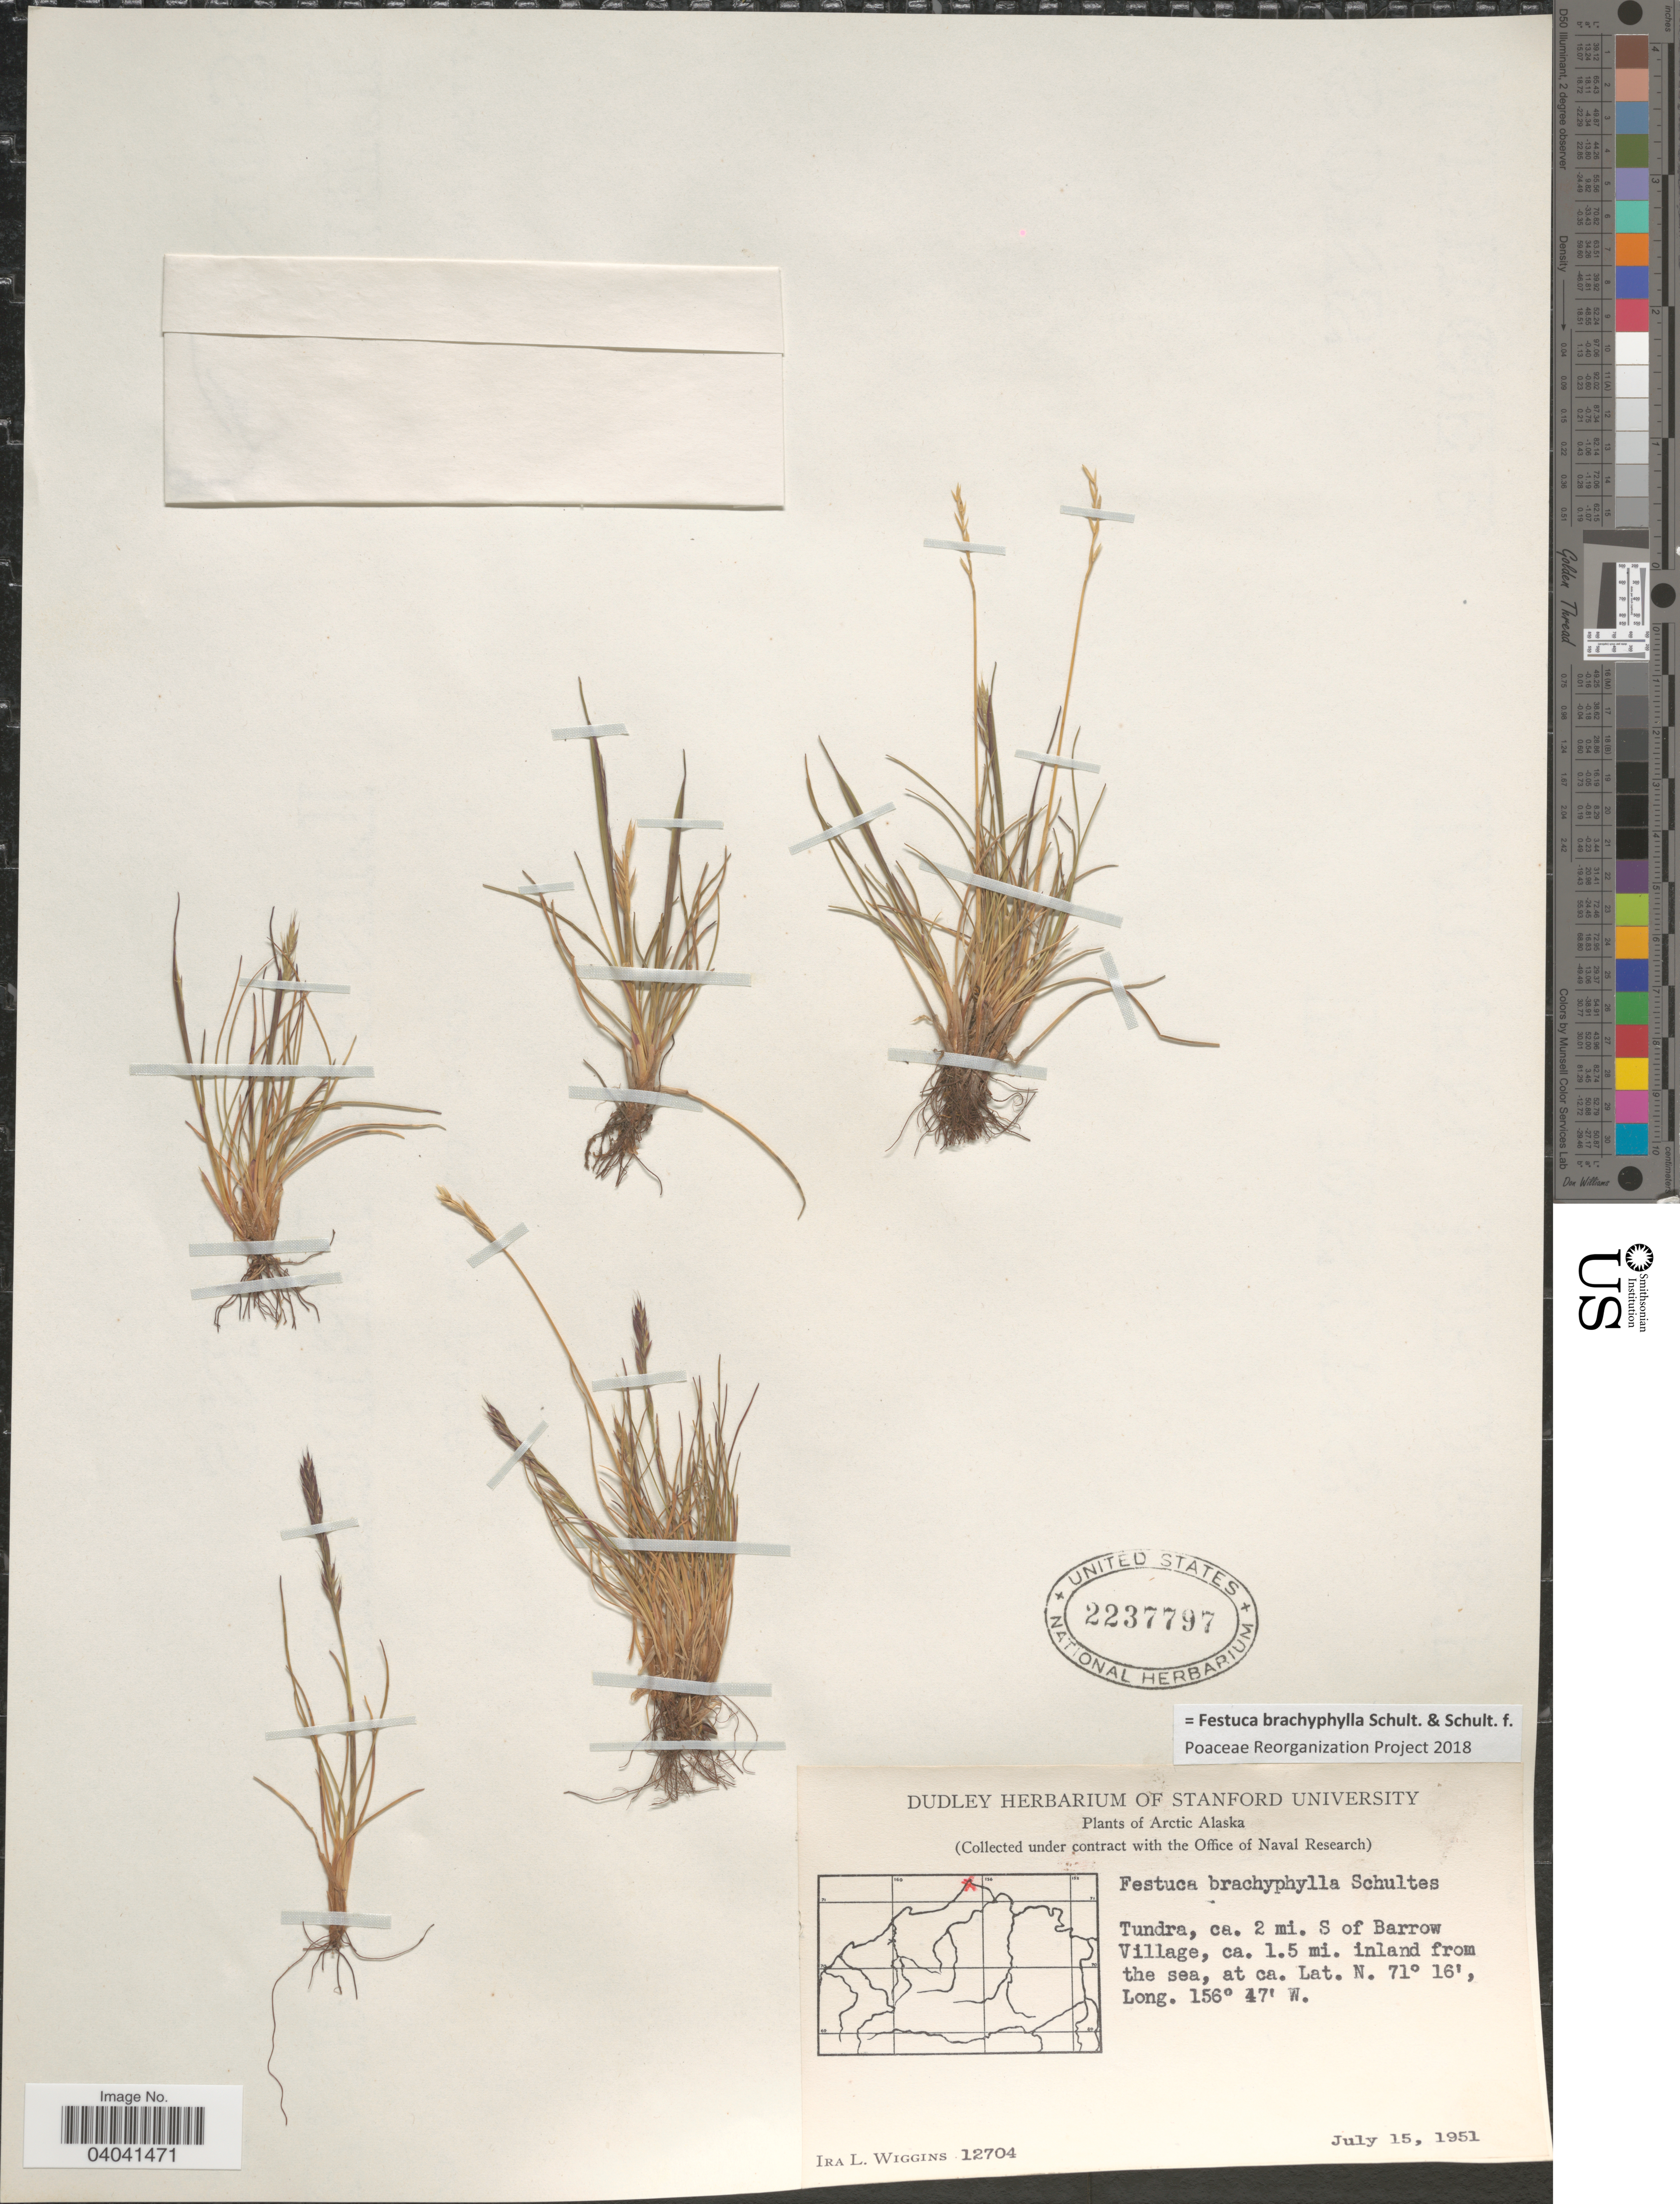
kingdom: Plantae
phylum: Tracheophyta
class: Liliopsida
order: Poales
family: Poaceae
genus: Festuca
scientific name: Festuca brachyphylla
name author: Schult. & Schult. f.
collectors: I. L. Wiggins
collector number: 12704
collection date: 1951-07-15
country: United States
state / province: Alaska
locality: Arctic Alaska. Tundra, ca. 2 mi. S of Barrow Village, ca. 1.5 mi. inland from the sea.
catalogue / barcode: US 2237797